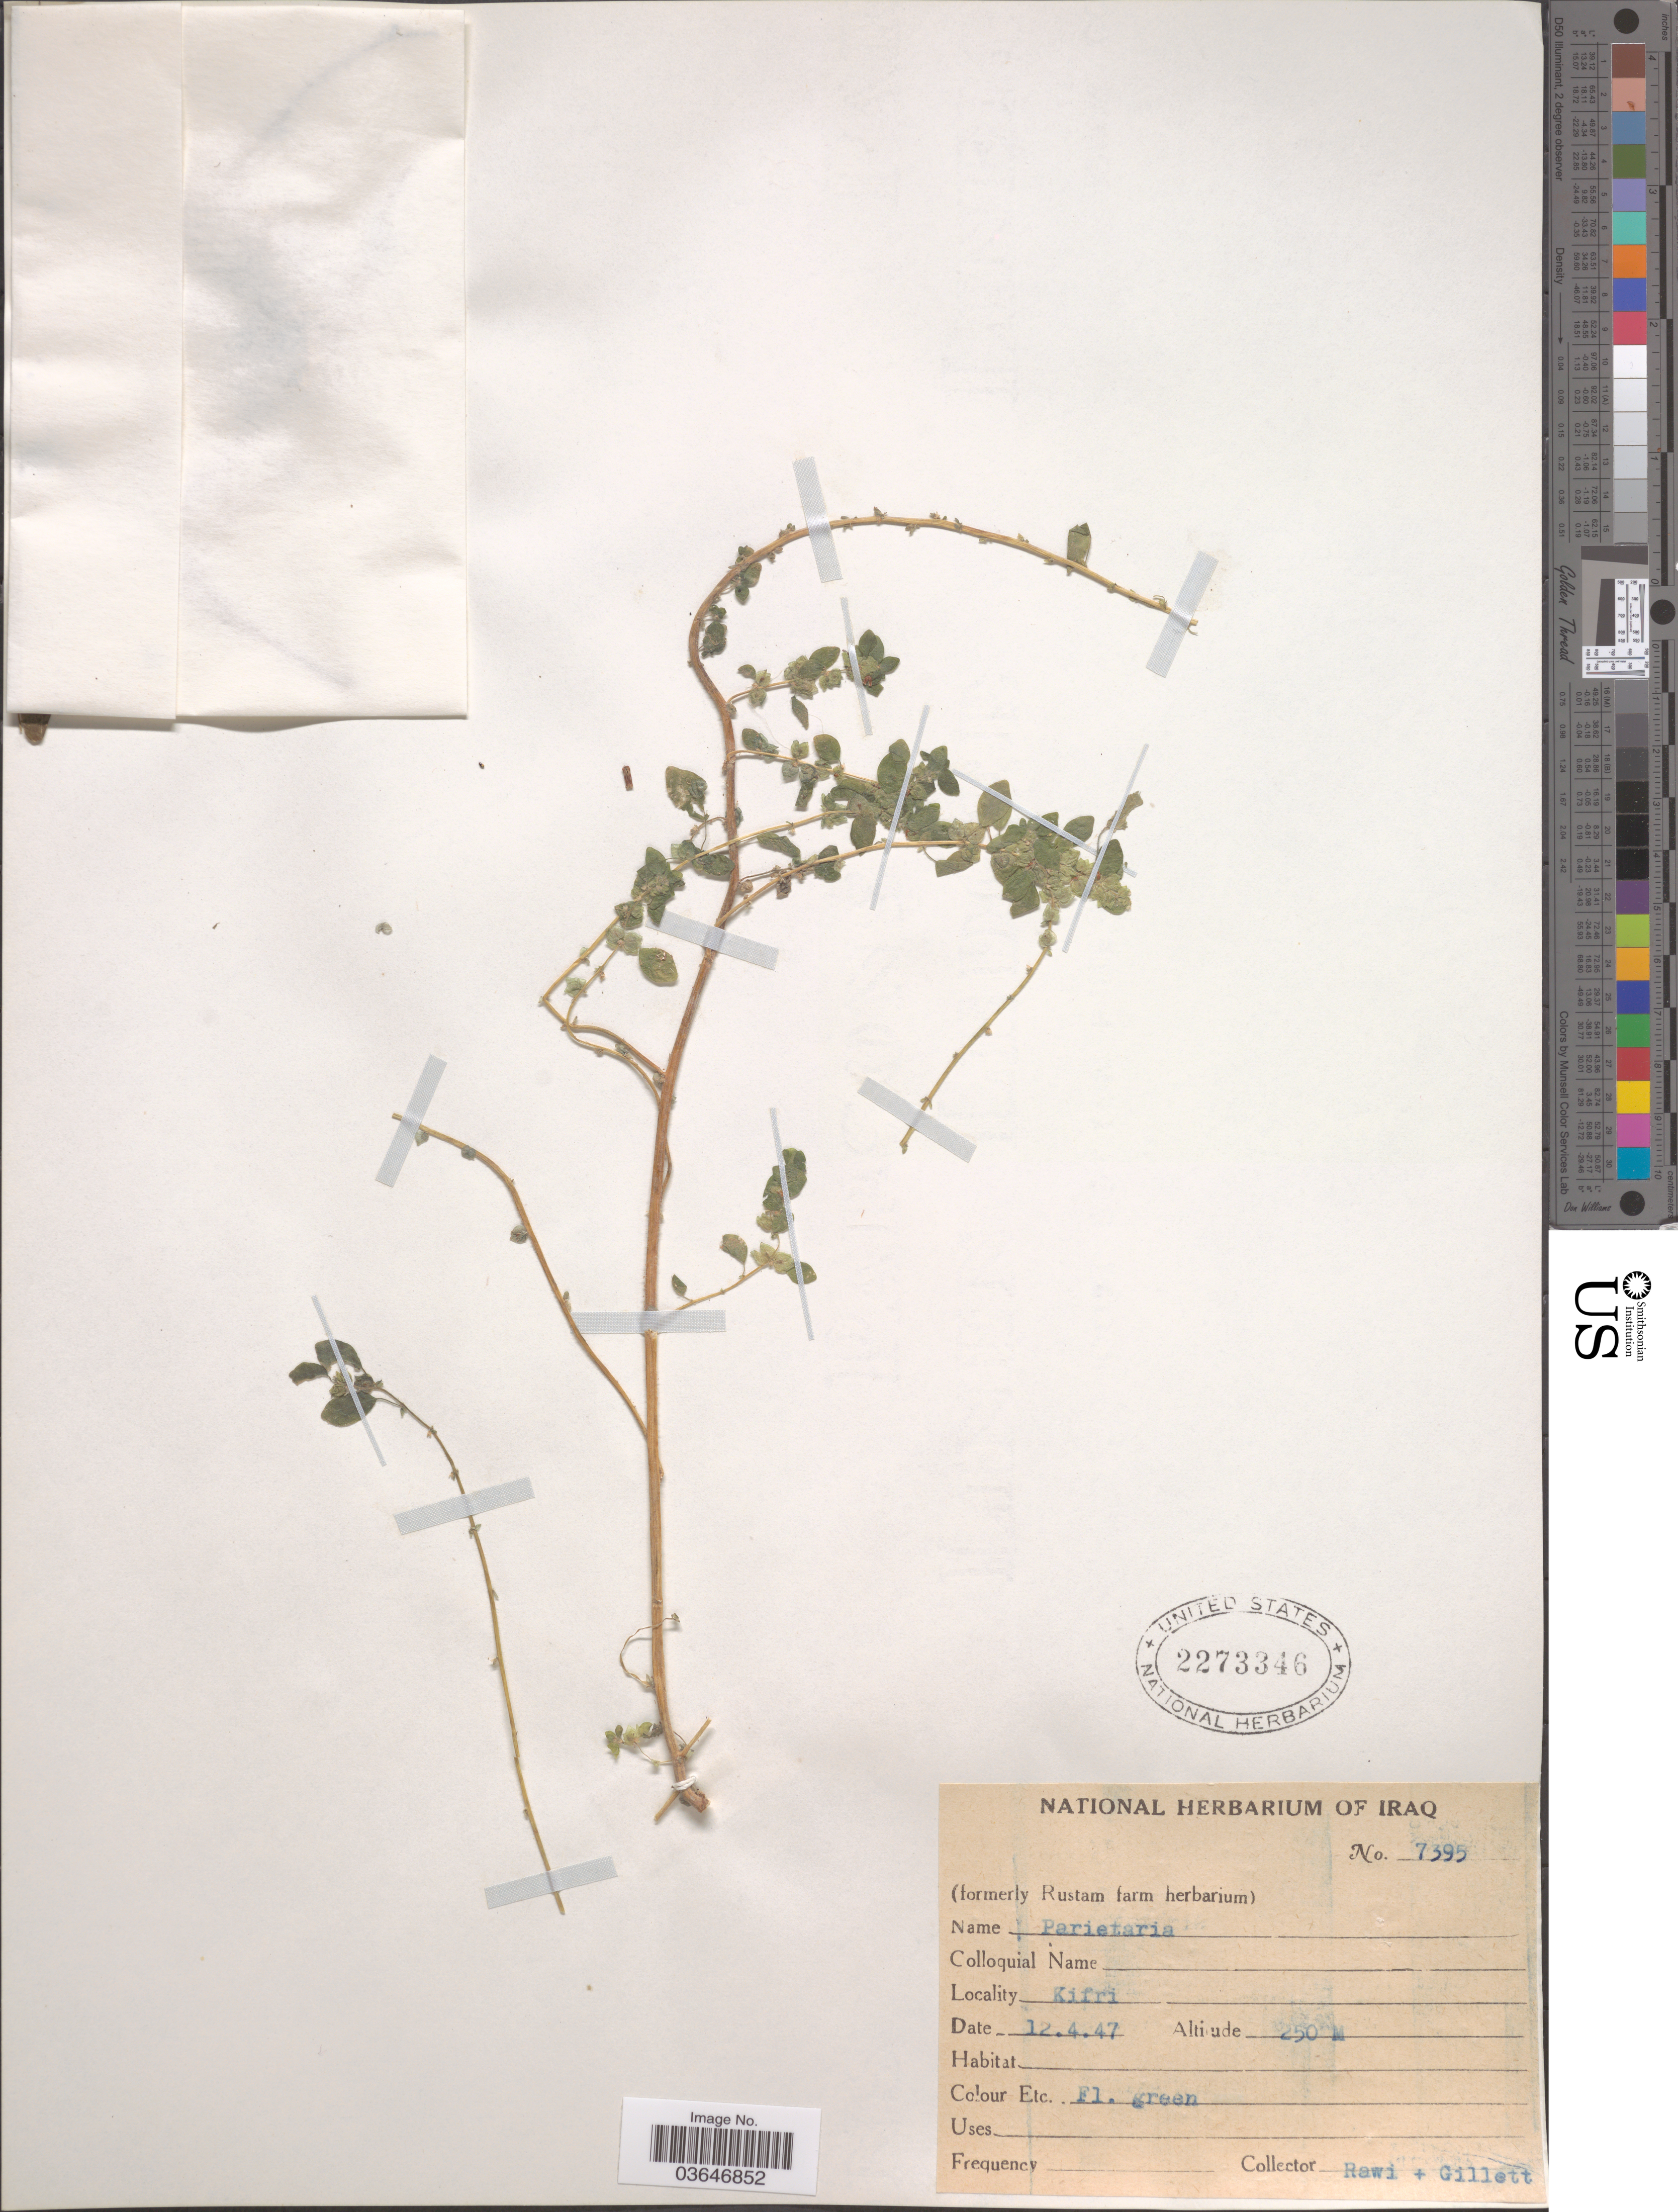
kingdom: Plantae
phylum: Tracheophyta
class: Magnoliopsida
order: Rosales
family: Urticaceae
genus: Parietaria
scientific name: Parietaria sp.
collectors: -. Rawi & Gillett, --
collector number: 7395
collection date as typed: Transcribed d/m/y: 12/4/47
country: Iraq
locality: Kifri.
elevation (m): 250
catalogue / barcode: US 2273346